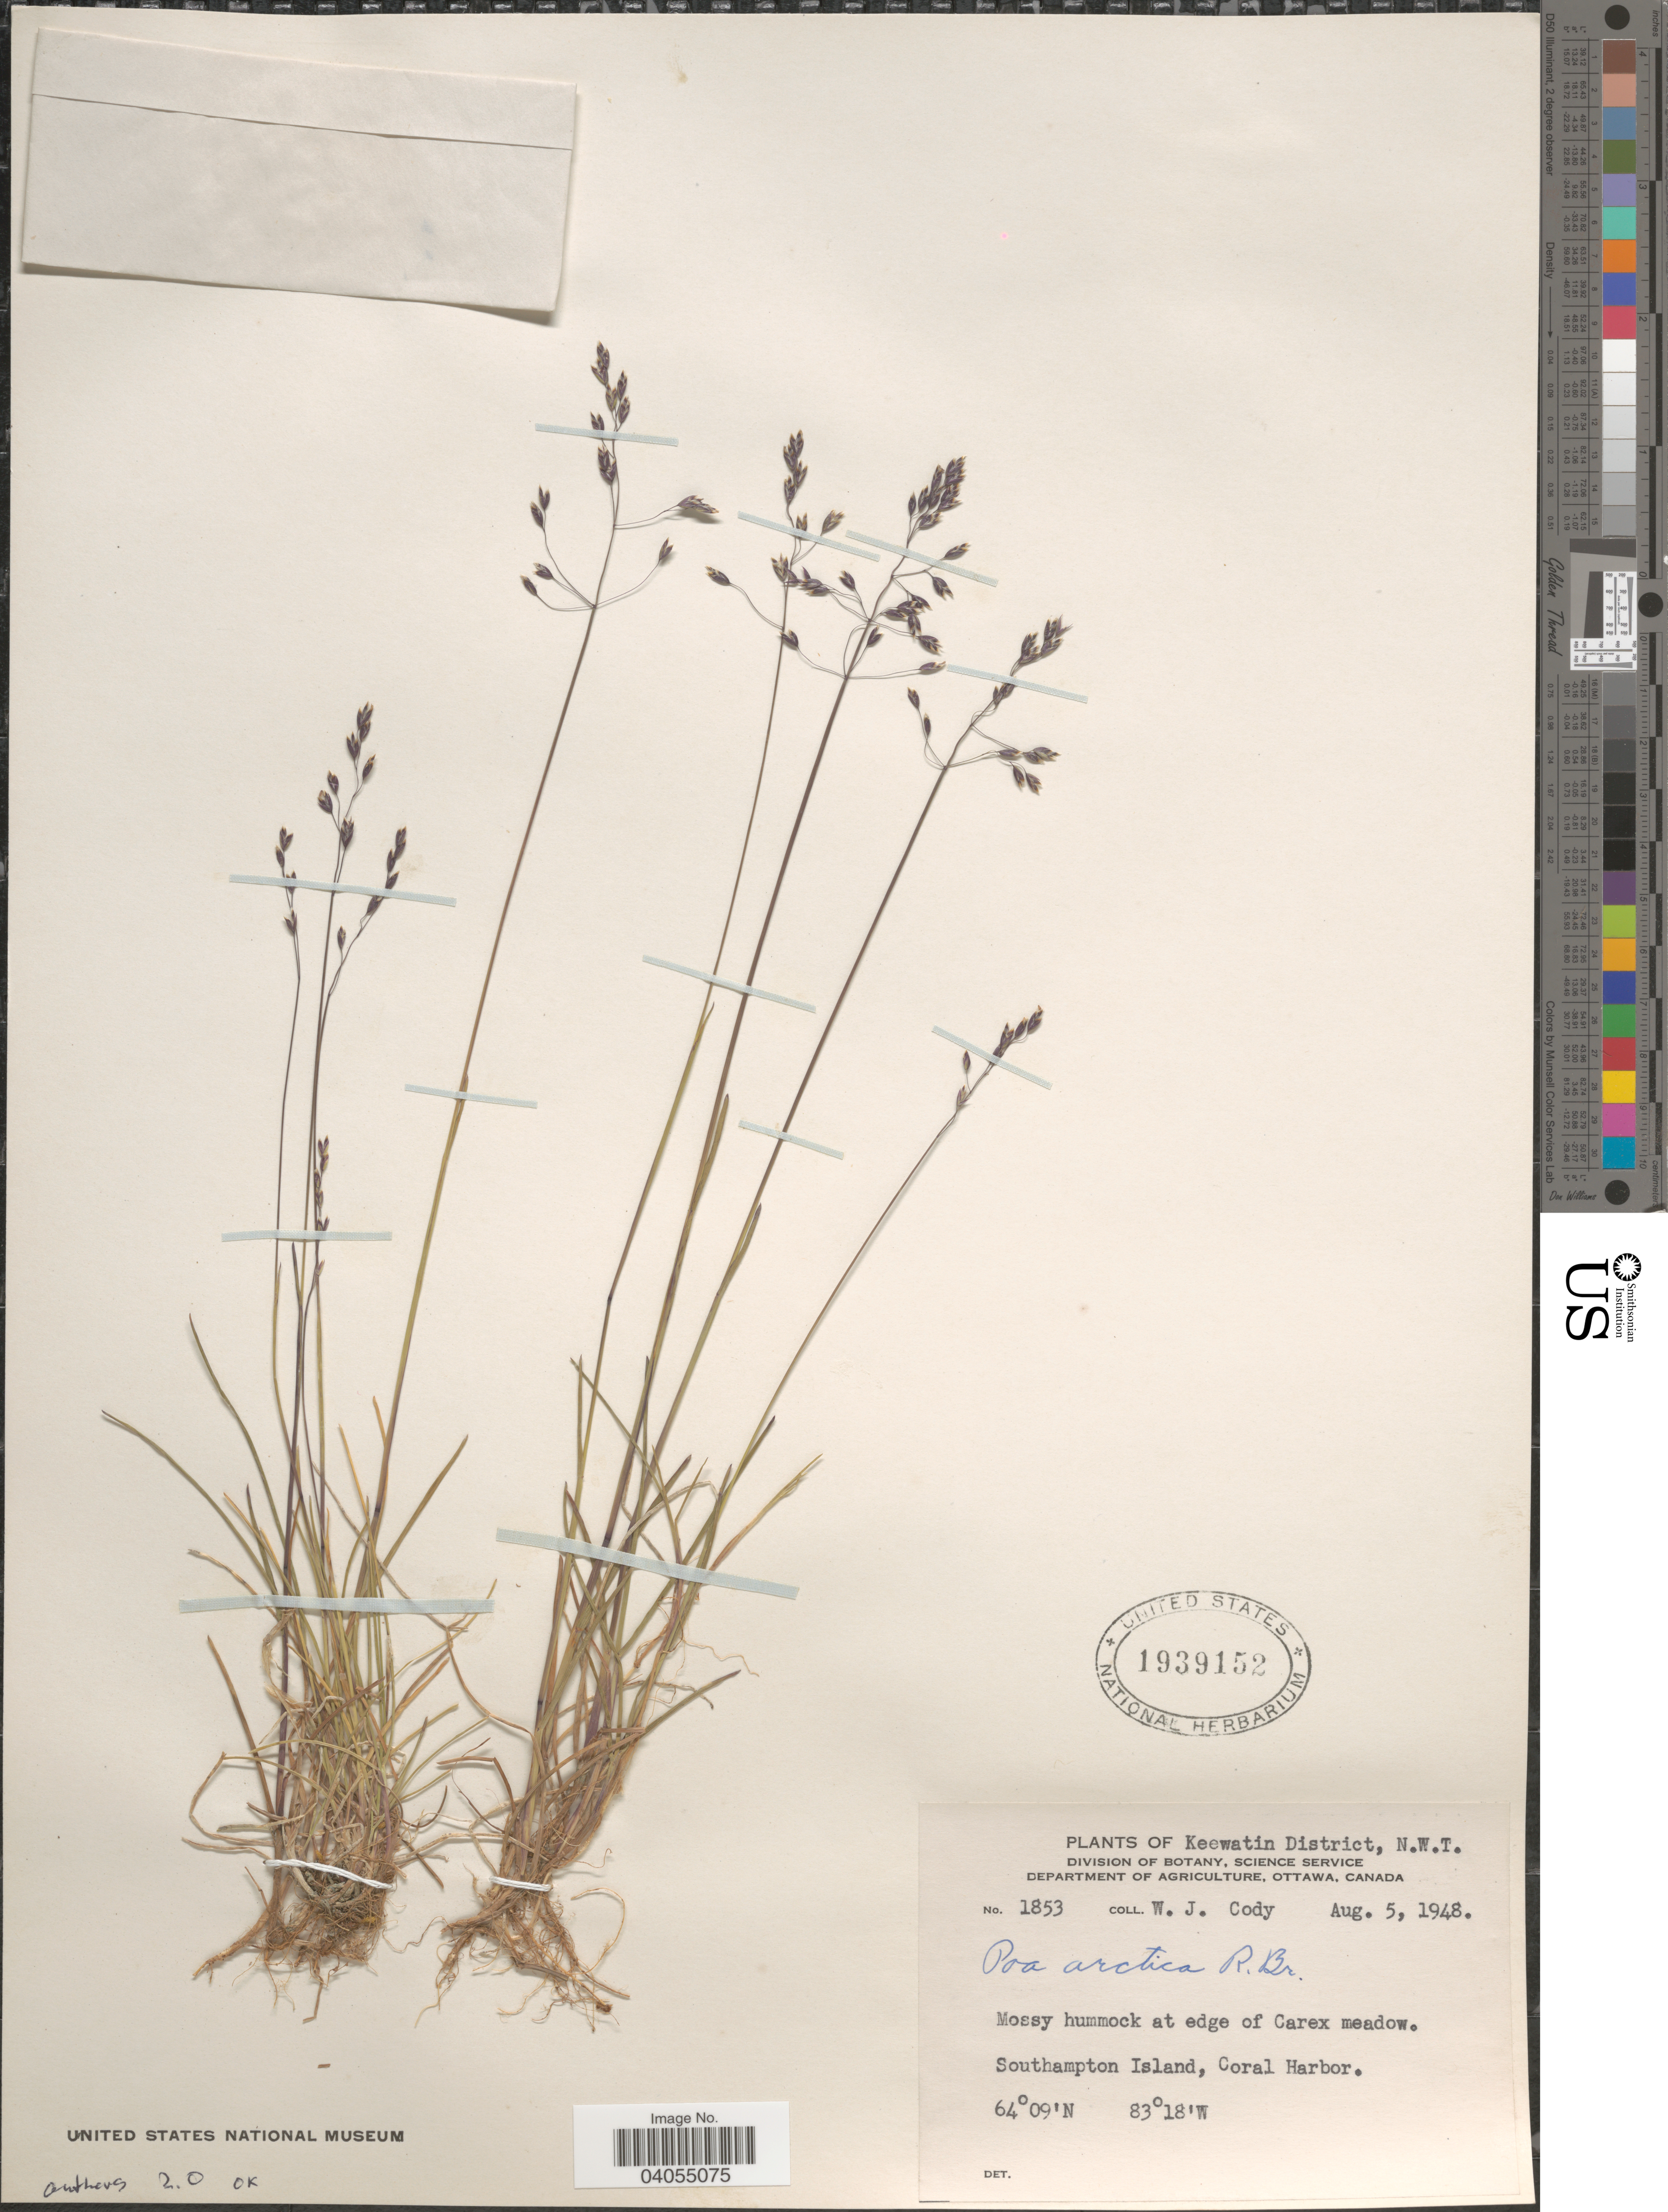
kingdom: Plantae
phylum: Tracheophyta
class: Liliopsida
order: Poales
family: Poaceae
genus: Poa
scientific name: Poa arctica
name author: R. Br.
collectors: W. Cody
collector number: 1853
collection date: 1948-08-05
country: Canada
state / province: Northwest Territories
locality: Keewatin District. Southampton Island, Coral Harbor.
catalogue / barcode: US 1939152